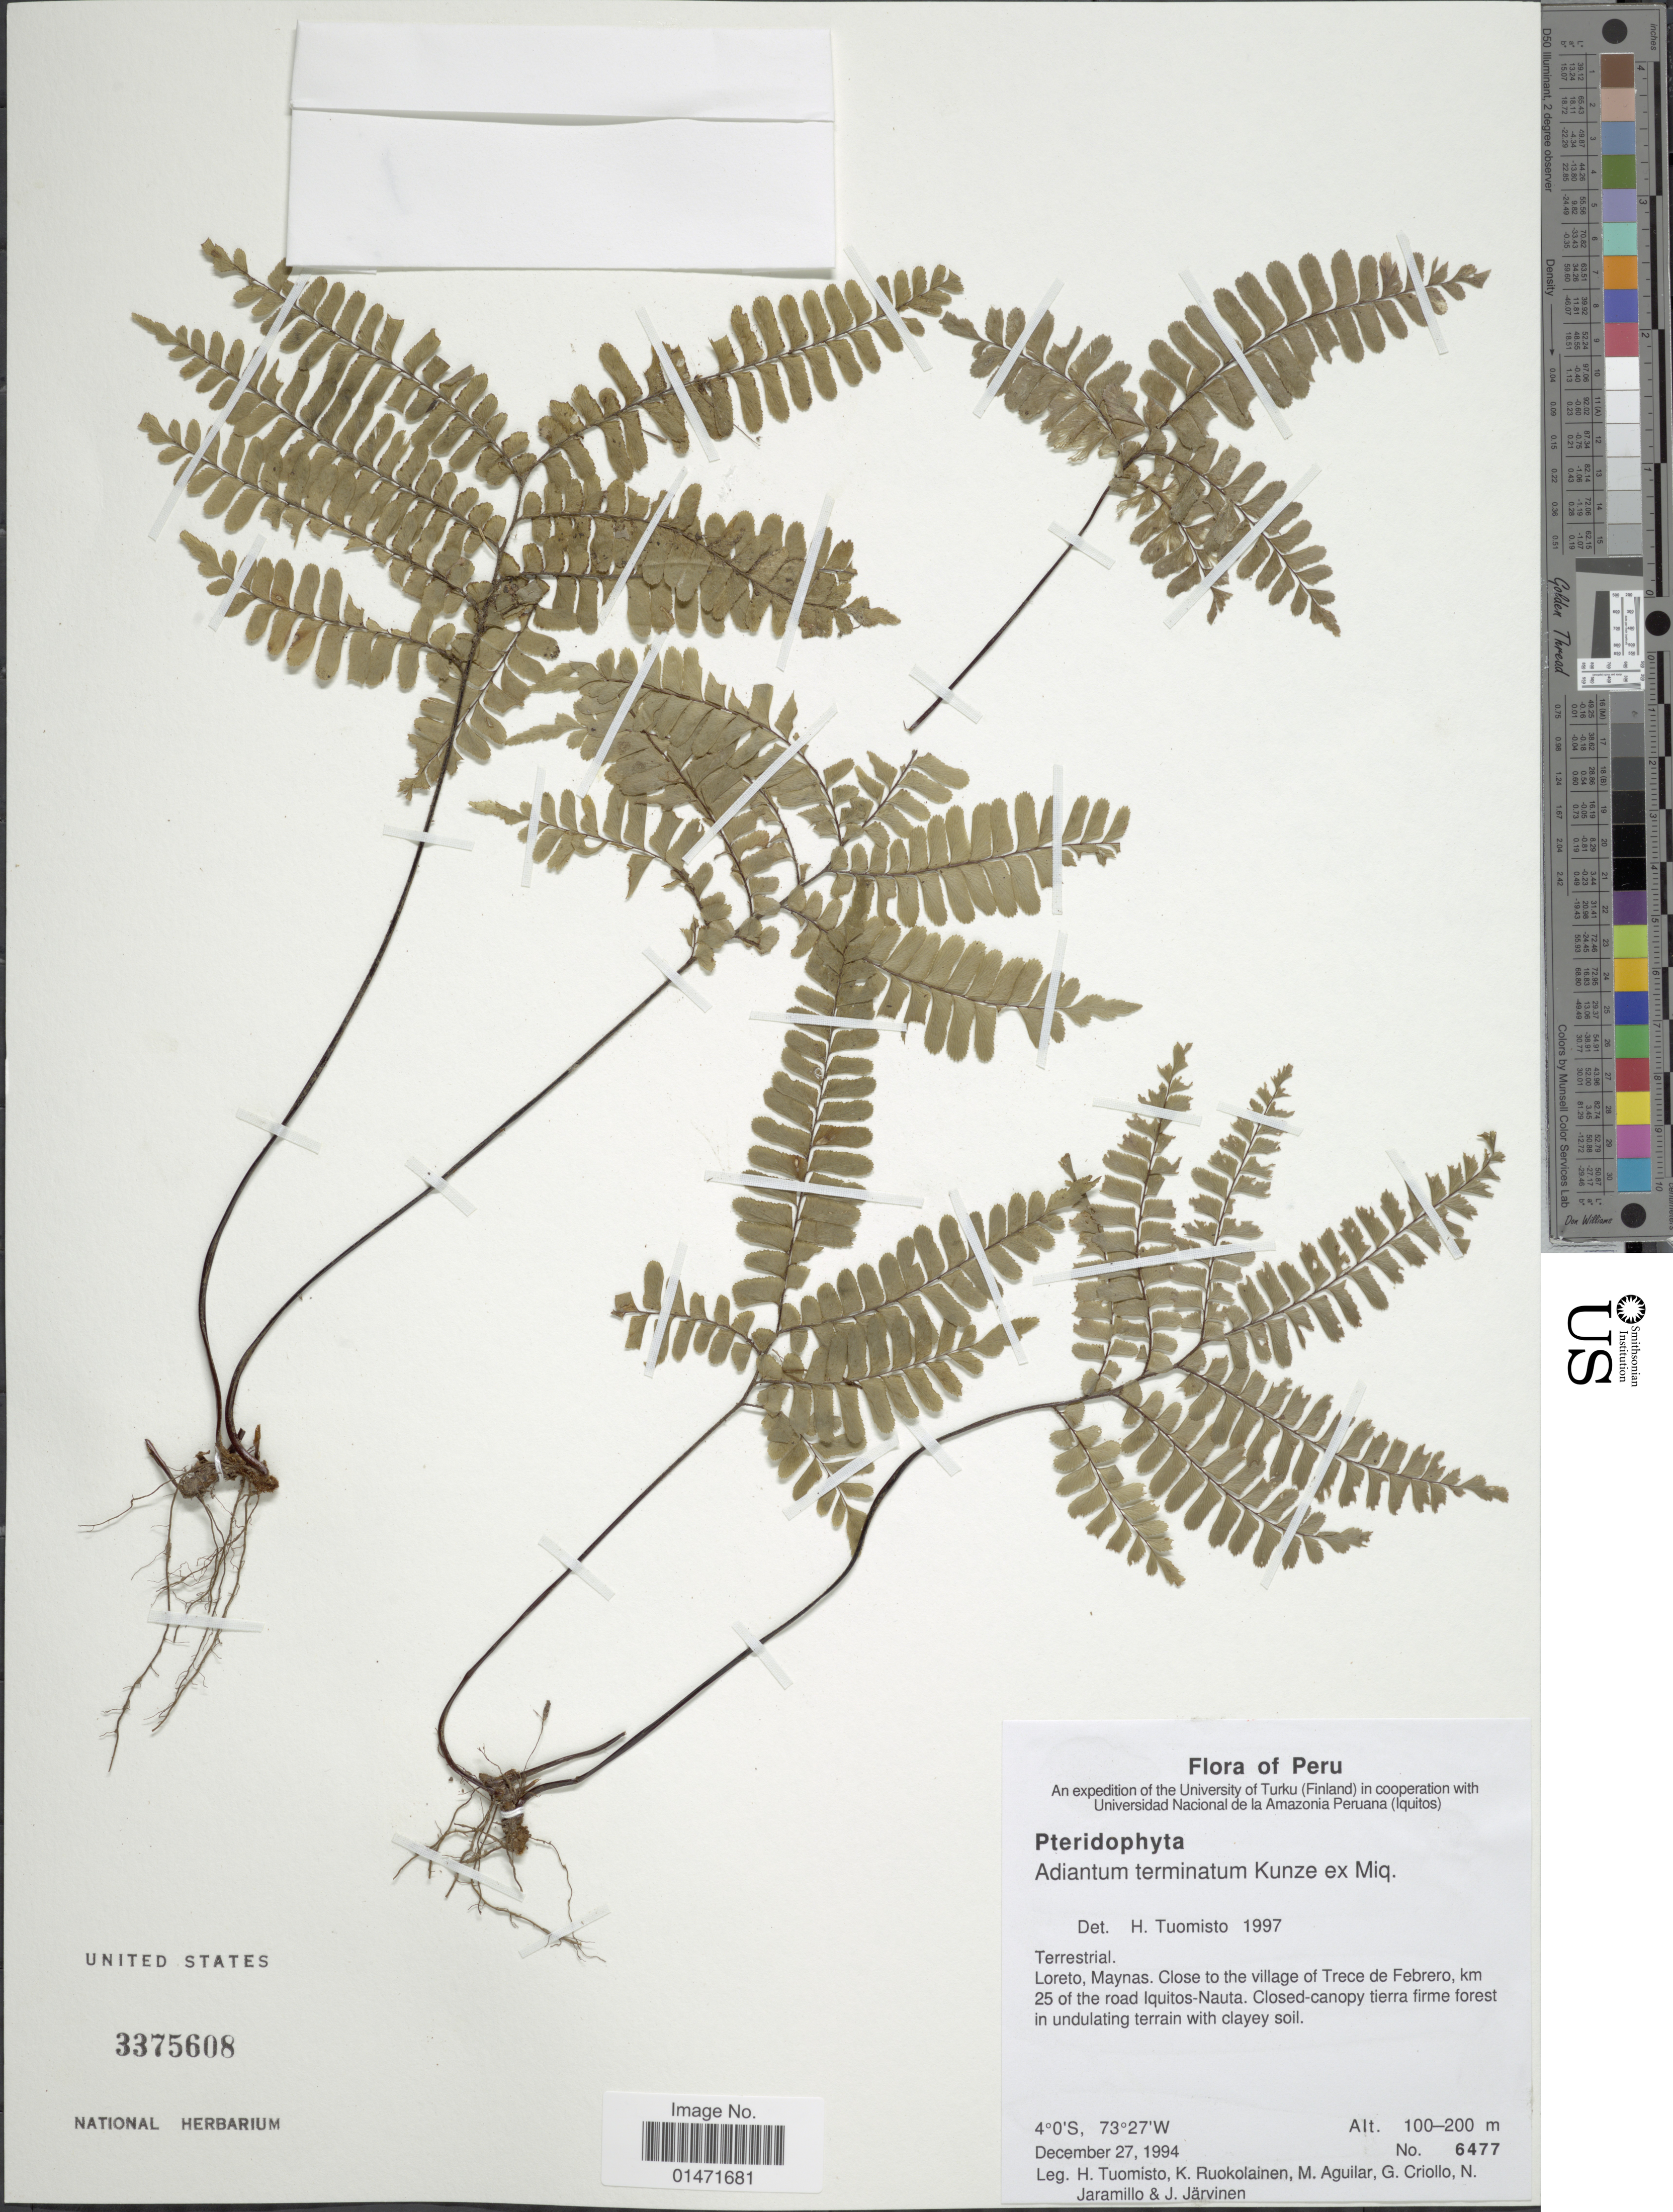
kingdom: Plantae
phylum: Tracheophyta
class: Polypodiopsida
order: Polypodiales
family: Pteridaceae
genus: Adiantum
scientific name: Adiantum terminatum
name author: Kunze ex Miq.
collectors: H. Tuomisto, K. Ruokolainen, M. Aguilar, G. Criollo & et al.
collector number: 6477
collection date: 1994-12-27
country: Peru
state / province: Loreto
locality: Maynas. Close to the village of Trece de Febrero, km 25 of the road Iquitos-Nauta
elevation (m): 100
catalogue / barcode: US 3375608